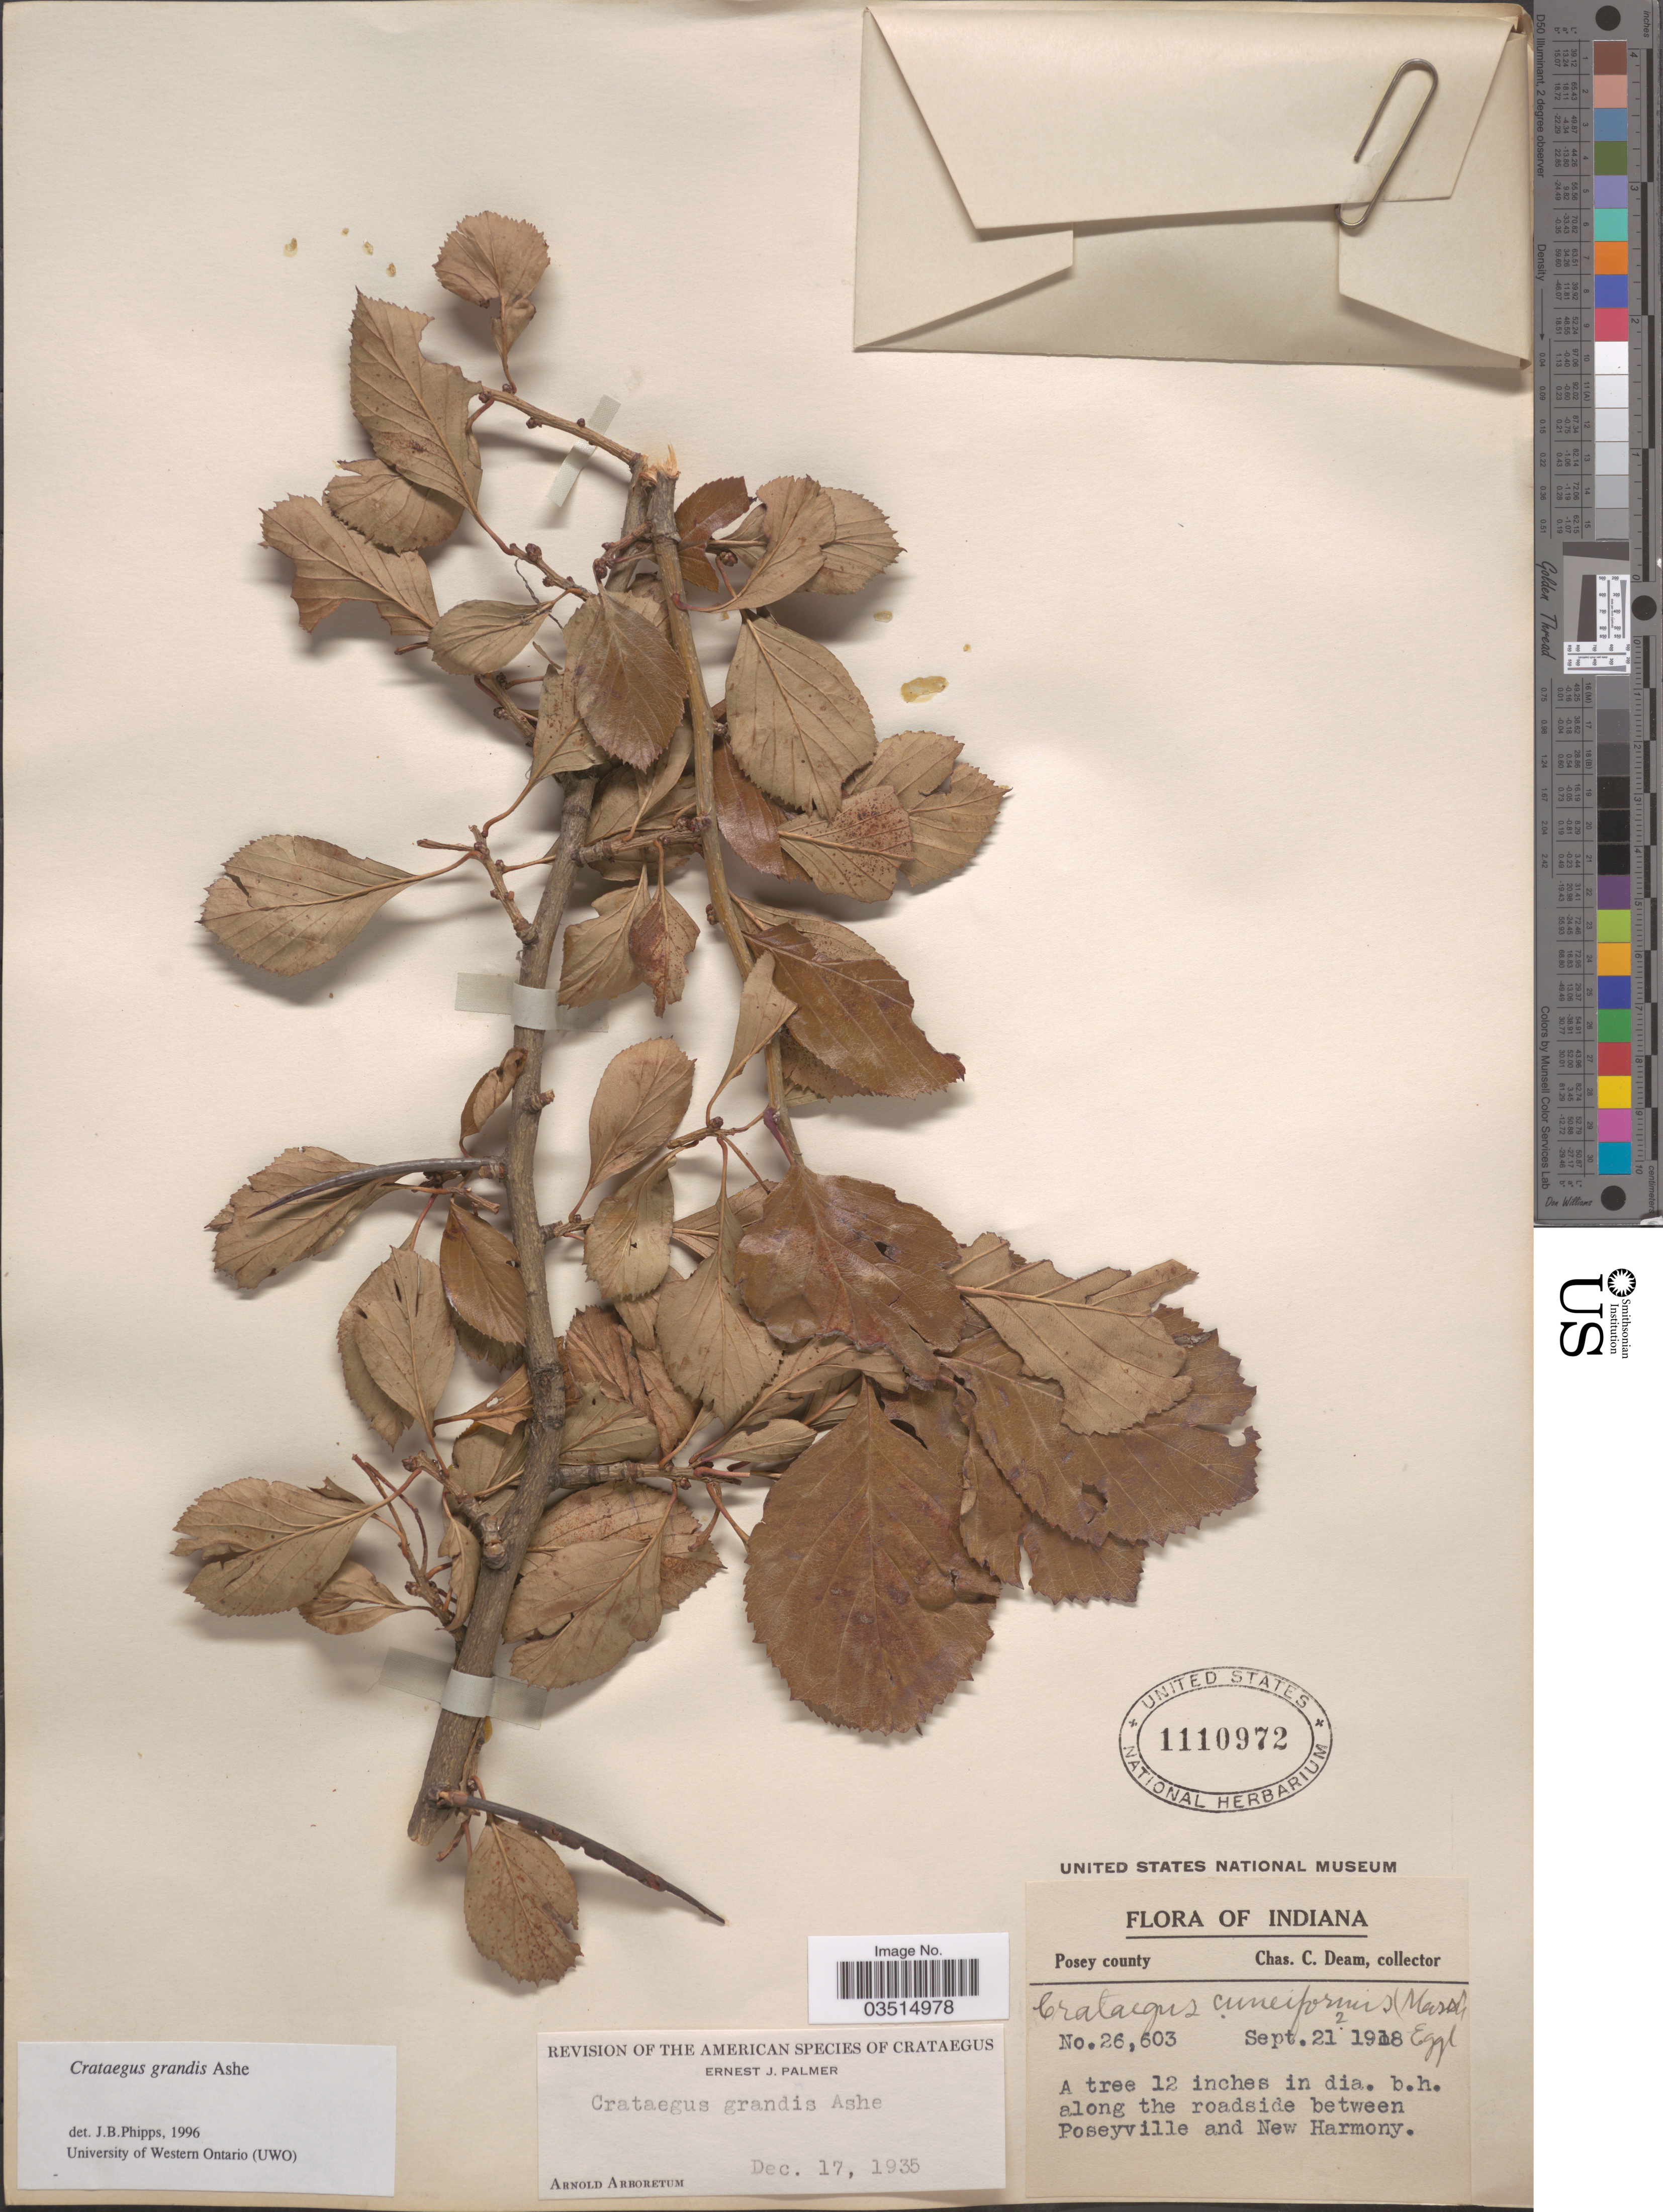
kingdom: Plantae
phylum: Tracheophyta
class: Magnoliopsida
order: Rosales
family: Rosaceae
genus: Crataegus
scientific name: Crataegus grandis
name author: Ashe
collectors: C. C. Deam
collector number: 26603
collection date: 1918-09-21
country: United States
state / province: Indiana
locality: Posey county. Along the roadside between Poseyville and New Harmony.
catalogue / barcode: US 1110972